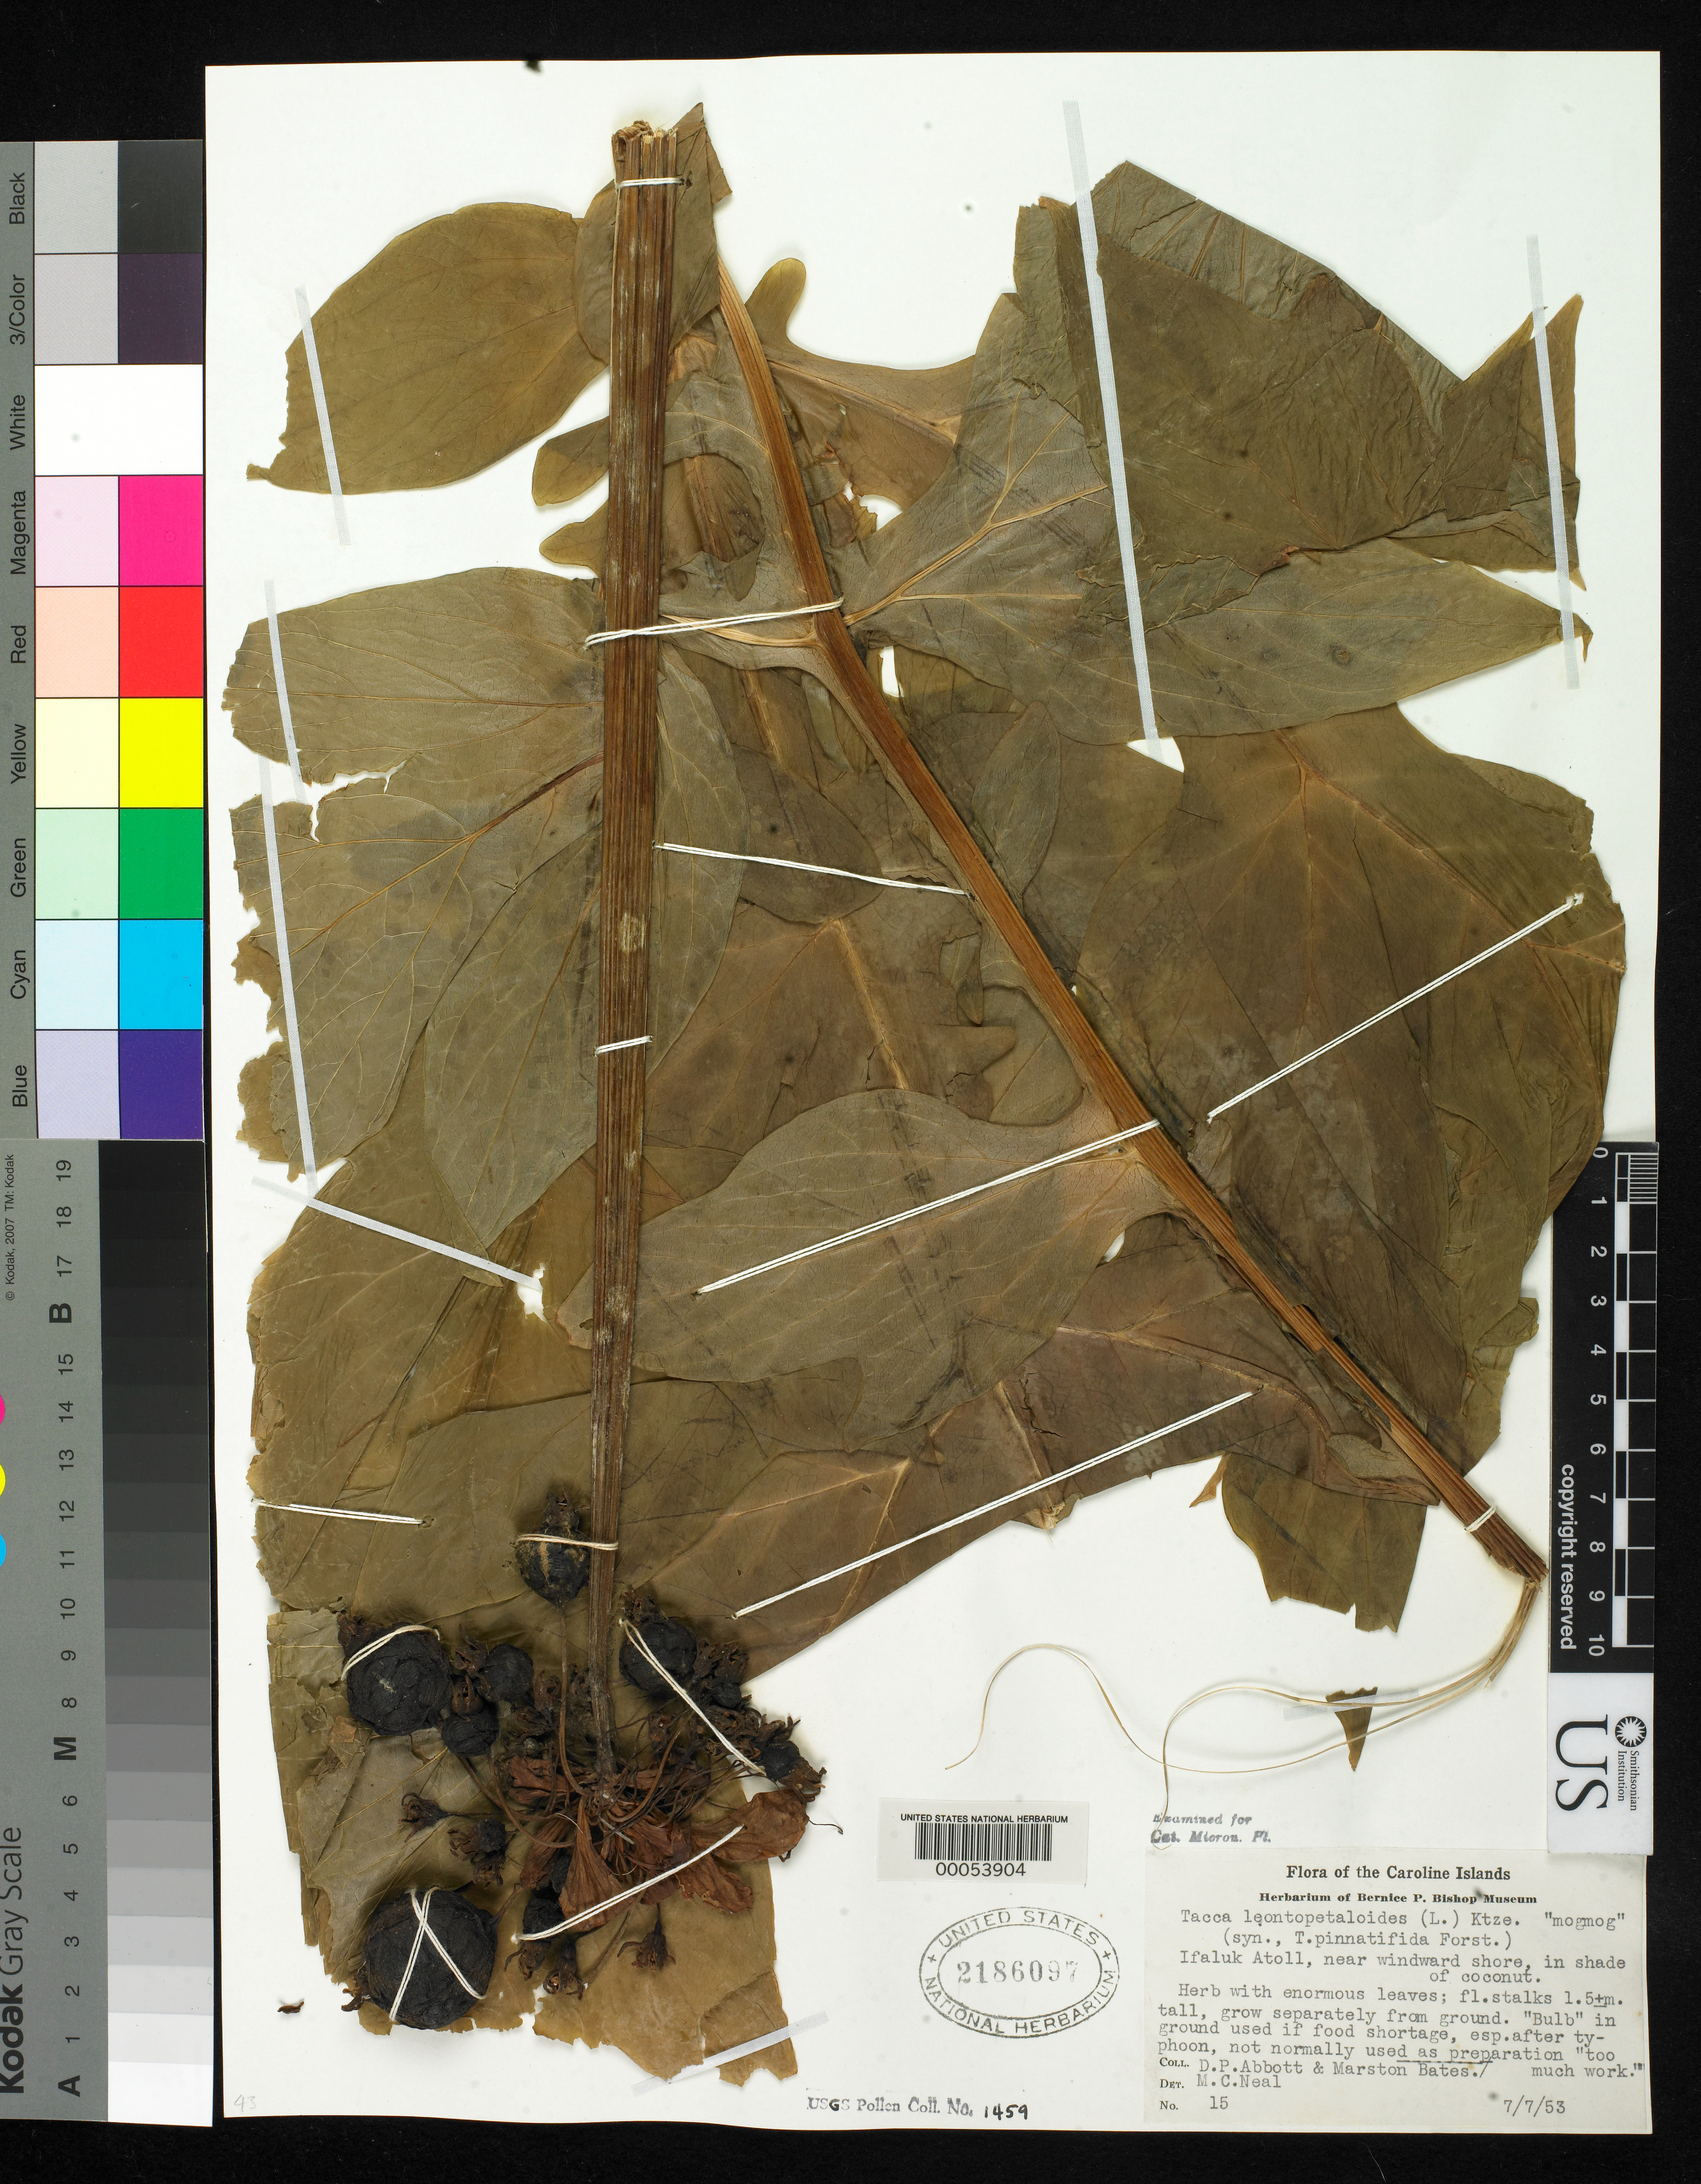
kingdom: Plantae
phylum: Tracheophyta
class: Liliopsida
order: Dioscoreales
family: Dioscoreaceae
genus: Tacca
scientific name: Tacca leontopetaloides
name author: (L.) Kuntze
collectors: W. Ning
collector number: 15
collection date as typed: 07 Jul 1953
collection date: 1953-07-07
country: Micronesia, Federated States of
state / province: Yap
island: Ifalik (Ifaluk) Atoll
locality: Near windward shore. [state originally recorded as Ponape.]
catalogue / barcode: US 2186097